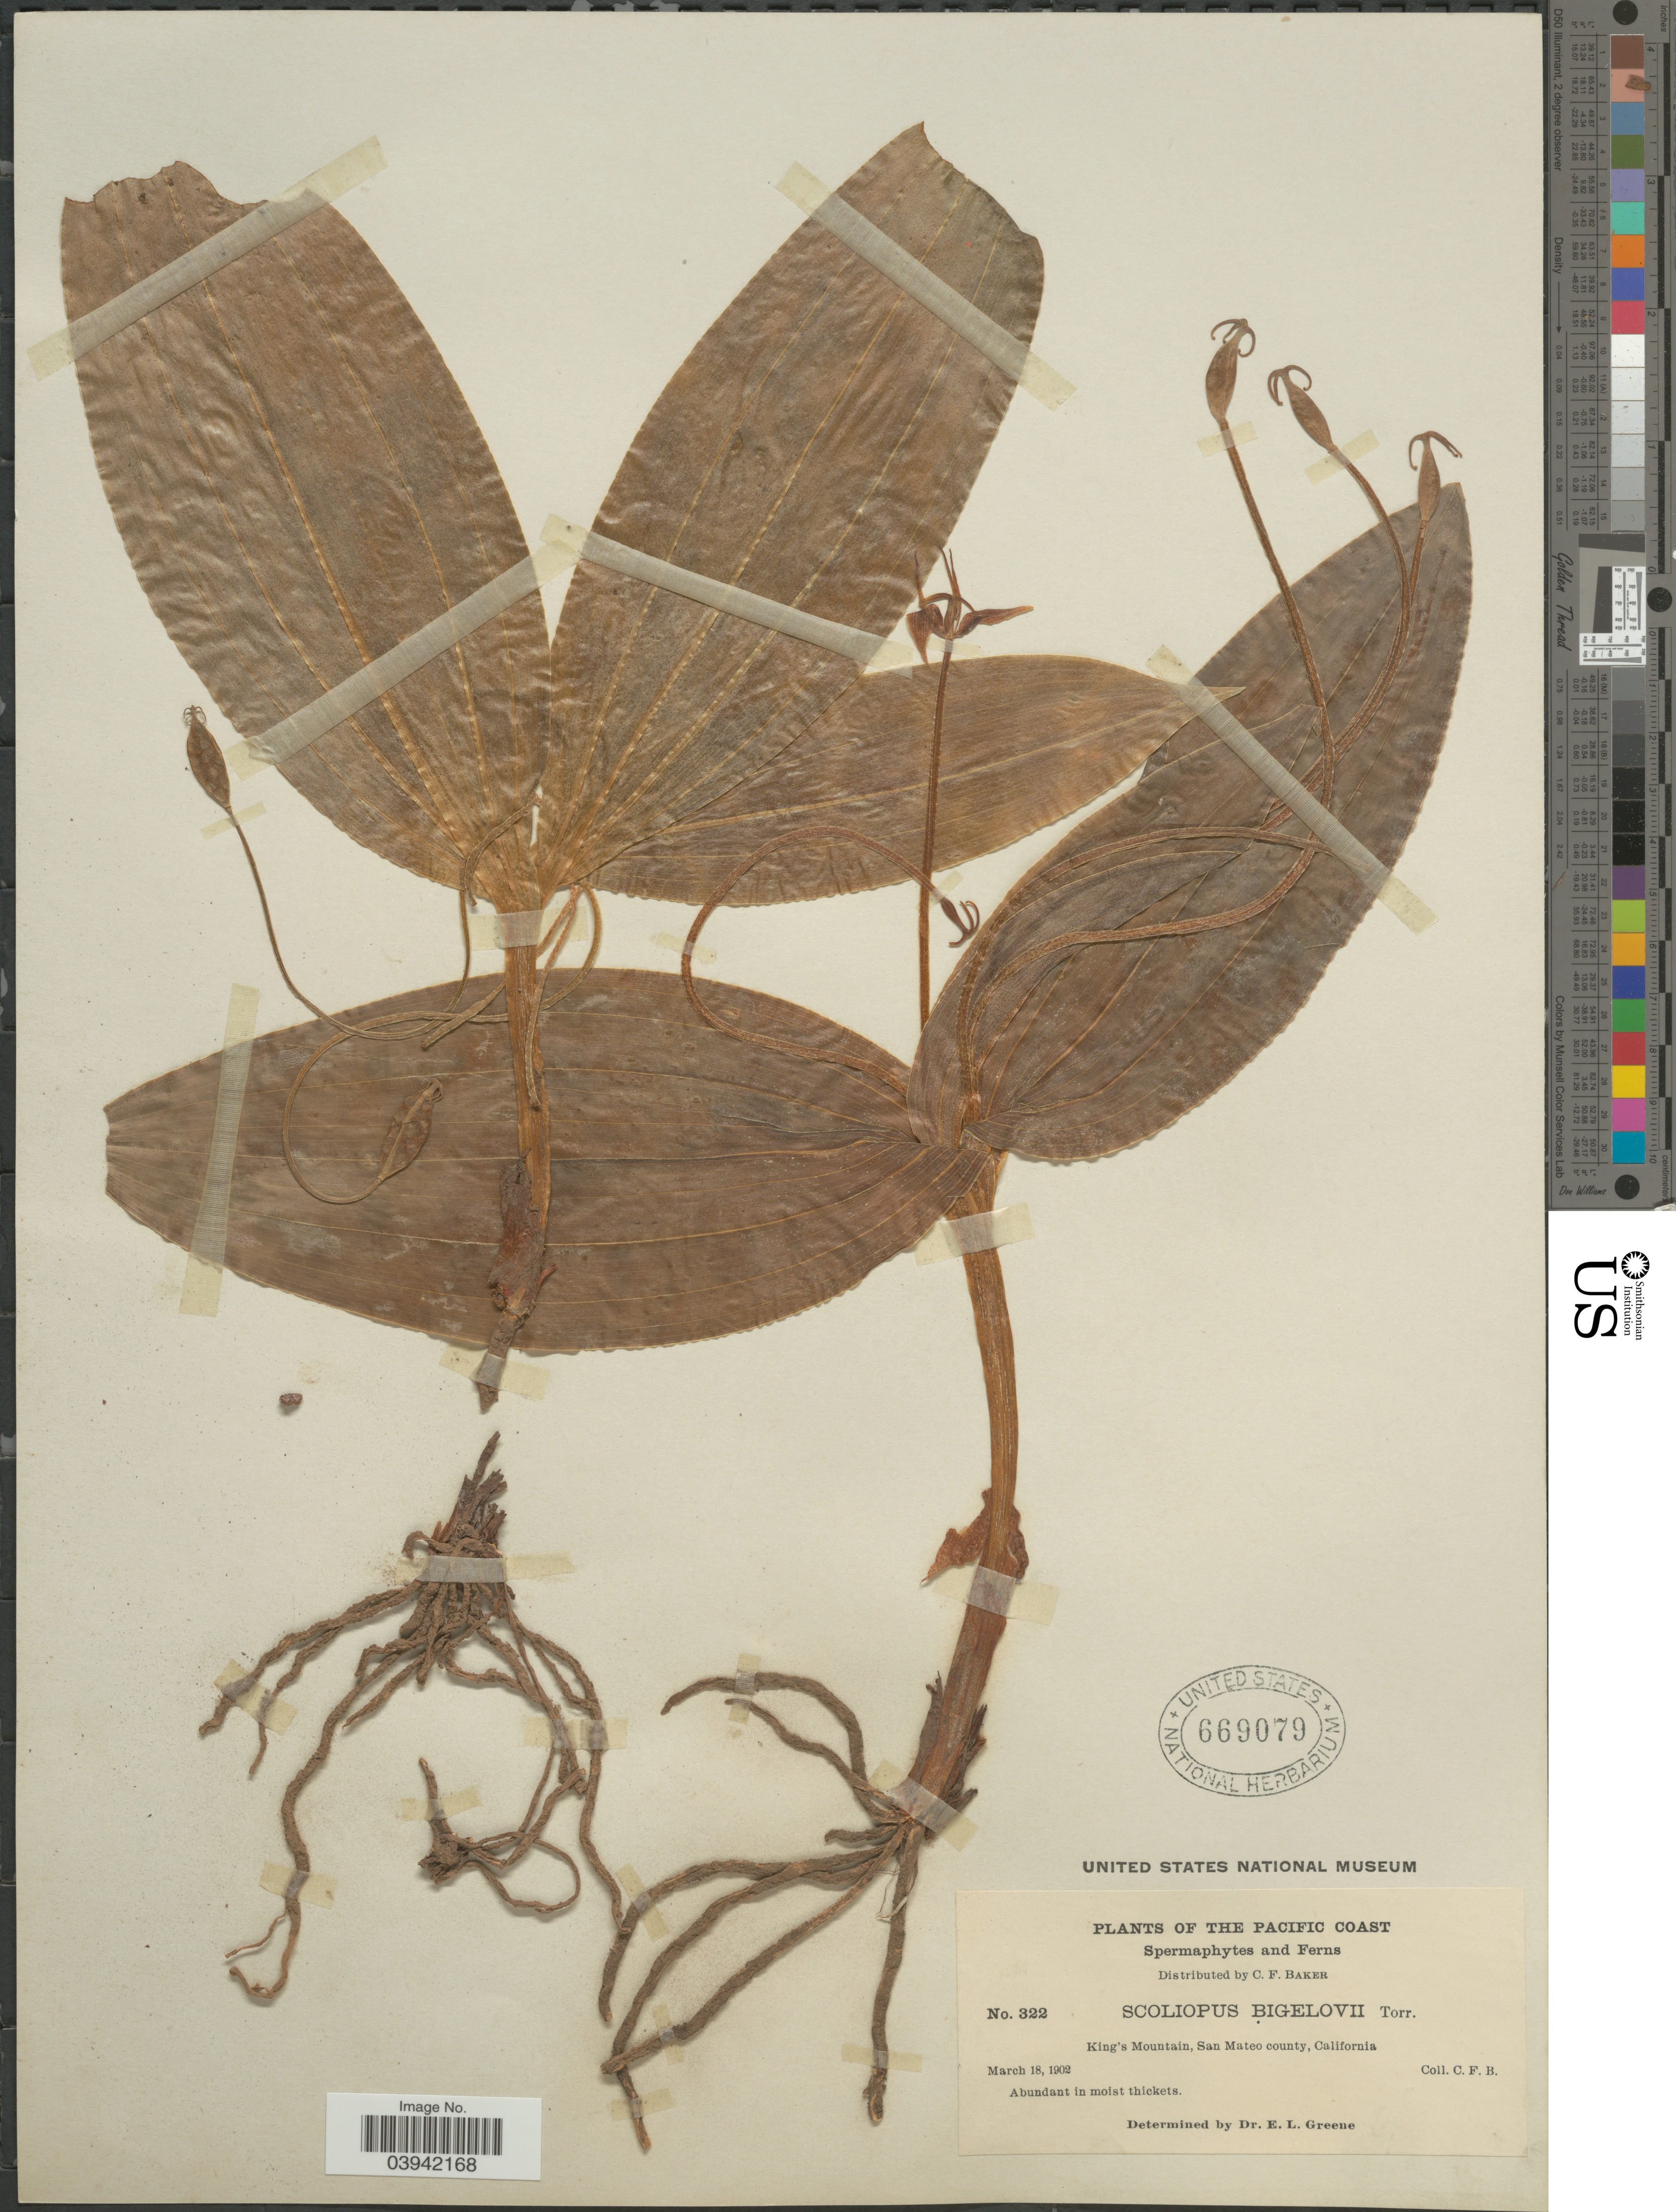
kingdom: Plantae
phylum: Tracheophyta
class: Liliopsida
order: Liliales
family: Liliaceae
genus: Scoliopus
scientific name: Scoliopus bigelovii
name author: Torr.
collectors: C. F. Baker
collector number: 322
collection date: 1902-03-18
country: United States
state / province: California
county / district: San Mateo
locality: The Pacific Coast. King's Mountain, San Mateo county.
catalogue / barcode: US 669079